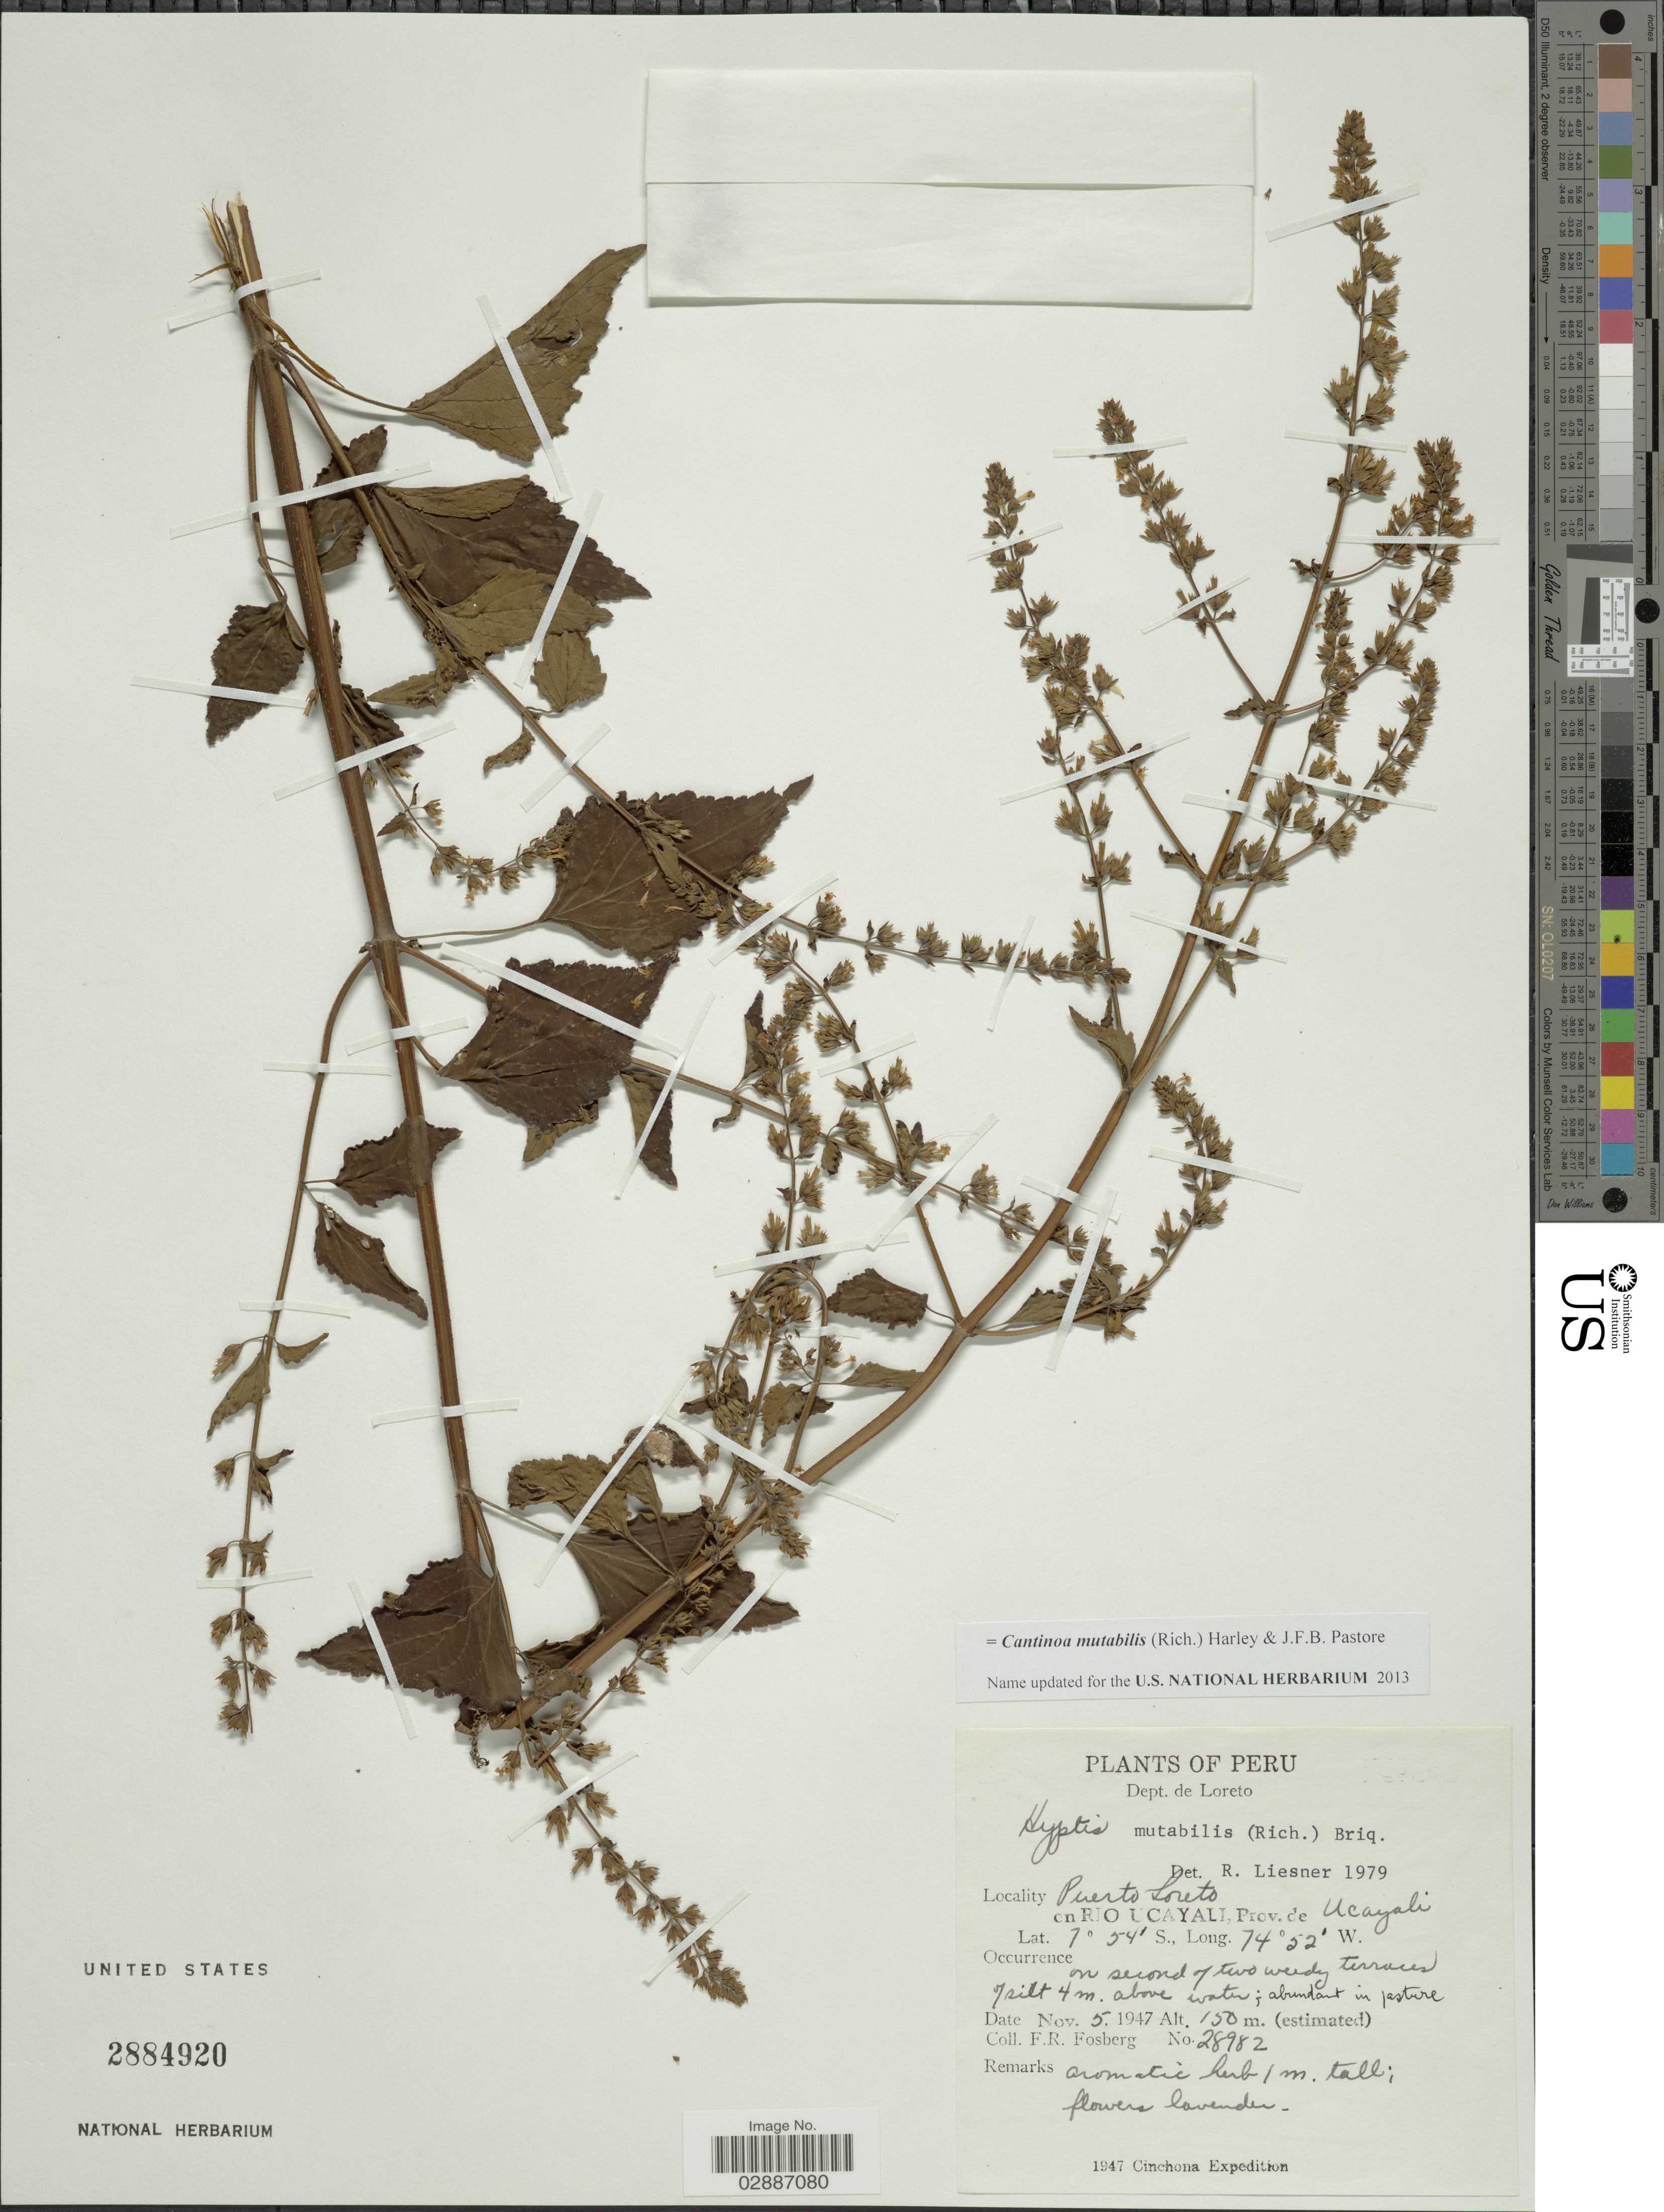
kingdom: Plantae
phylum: Tracheophyta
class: Magnoliopsida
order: Lamiales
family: Lamiaceae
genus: Cantinoa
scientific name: Cantinoa mutabilis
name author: (Epling) Harley & J.F.B. Pastore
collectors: F. R. Fosberg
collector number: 28982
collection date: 1947-11-05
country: Peru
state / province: Loreto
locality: Dept. de Loreto. Puerto Loreto. On Rio Ucayali, Prov. de Ucayali.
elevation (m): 150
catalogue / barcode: US 2884920